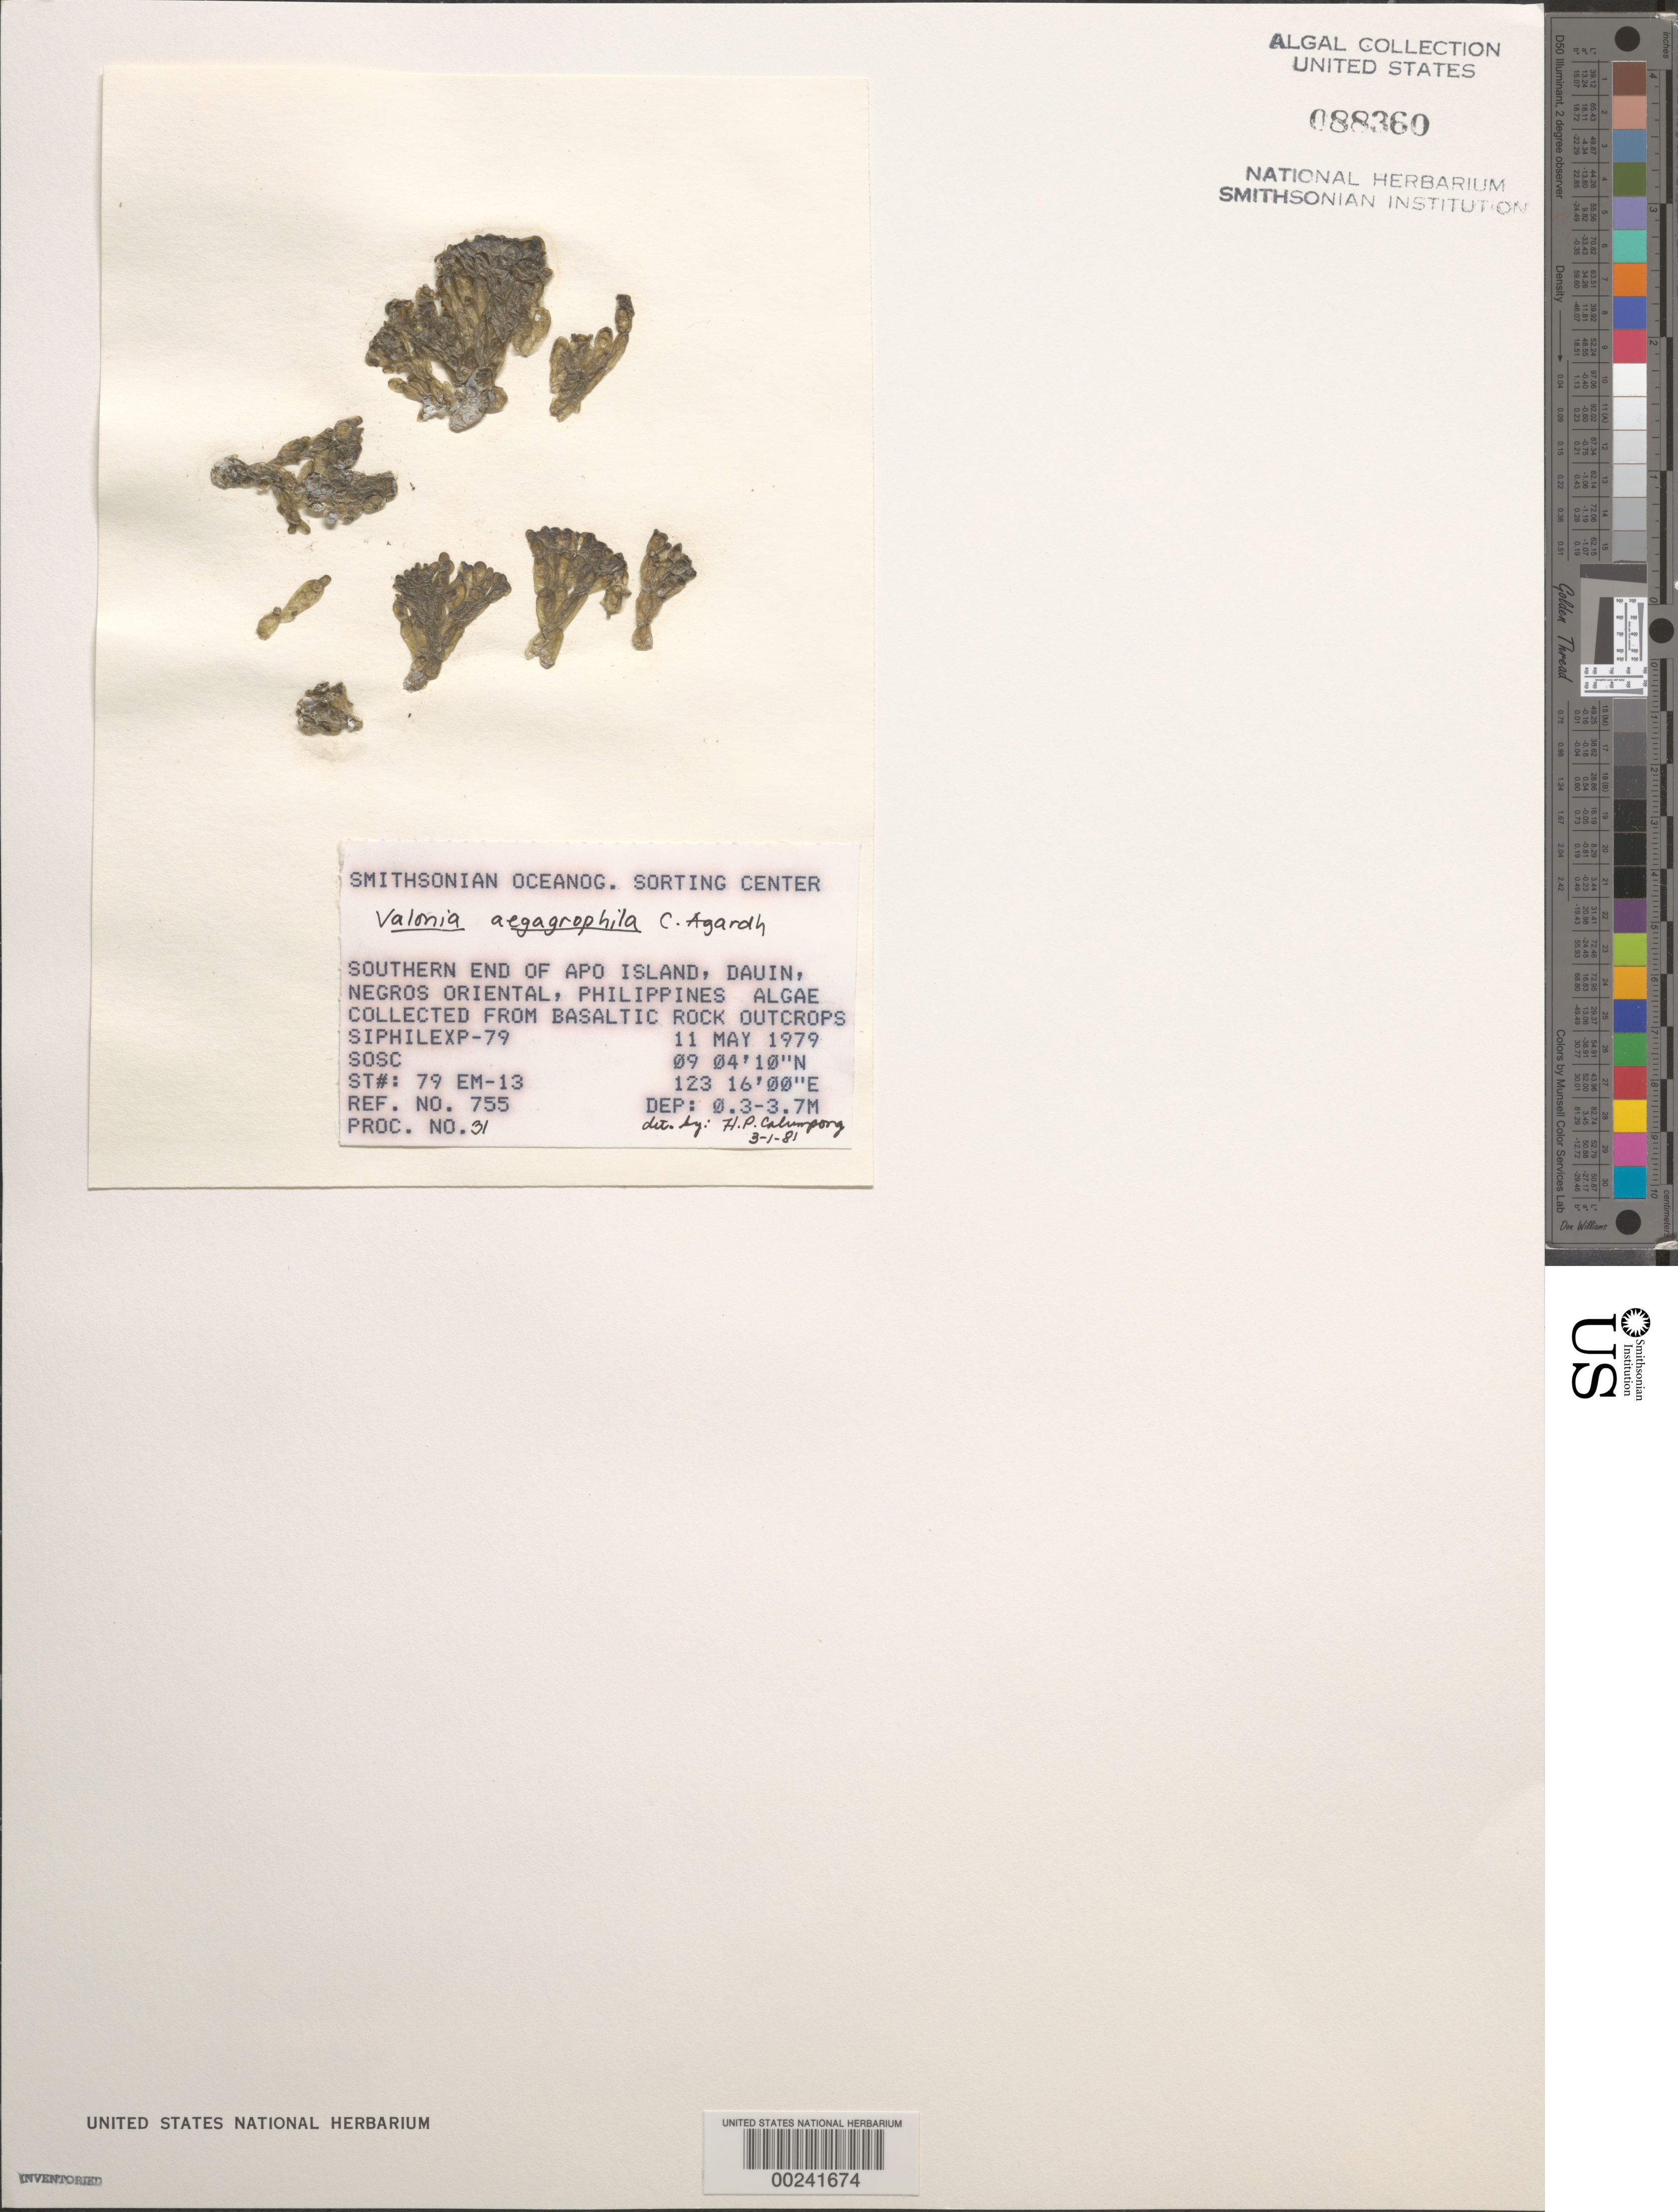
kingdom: Plantae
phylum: Chlorophyta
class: Ulvophyceae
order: Siphonocladales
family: Valoniaceae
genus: Valonia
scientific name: Valonia aegagropila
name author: C. Agardh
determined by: Calumpong, H. P.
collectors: SOSC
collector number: Station 79 Em-13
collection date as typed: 11 May 1979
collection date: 1979-05-11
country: Philippines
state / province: Central Visayas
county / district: Negros Oriental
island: Negros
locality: Apo Island, Dauin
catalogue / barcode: US 88360